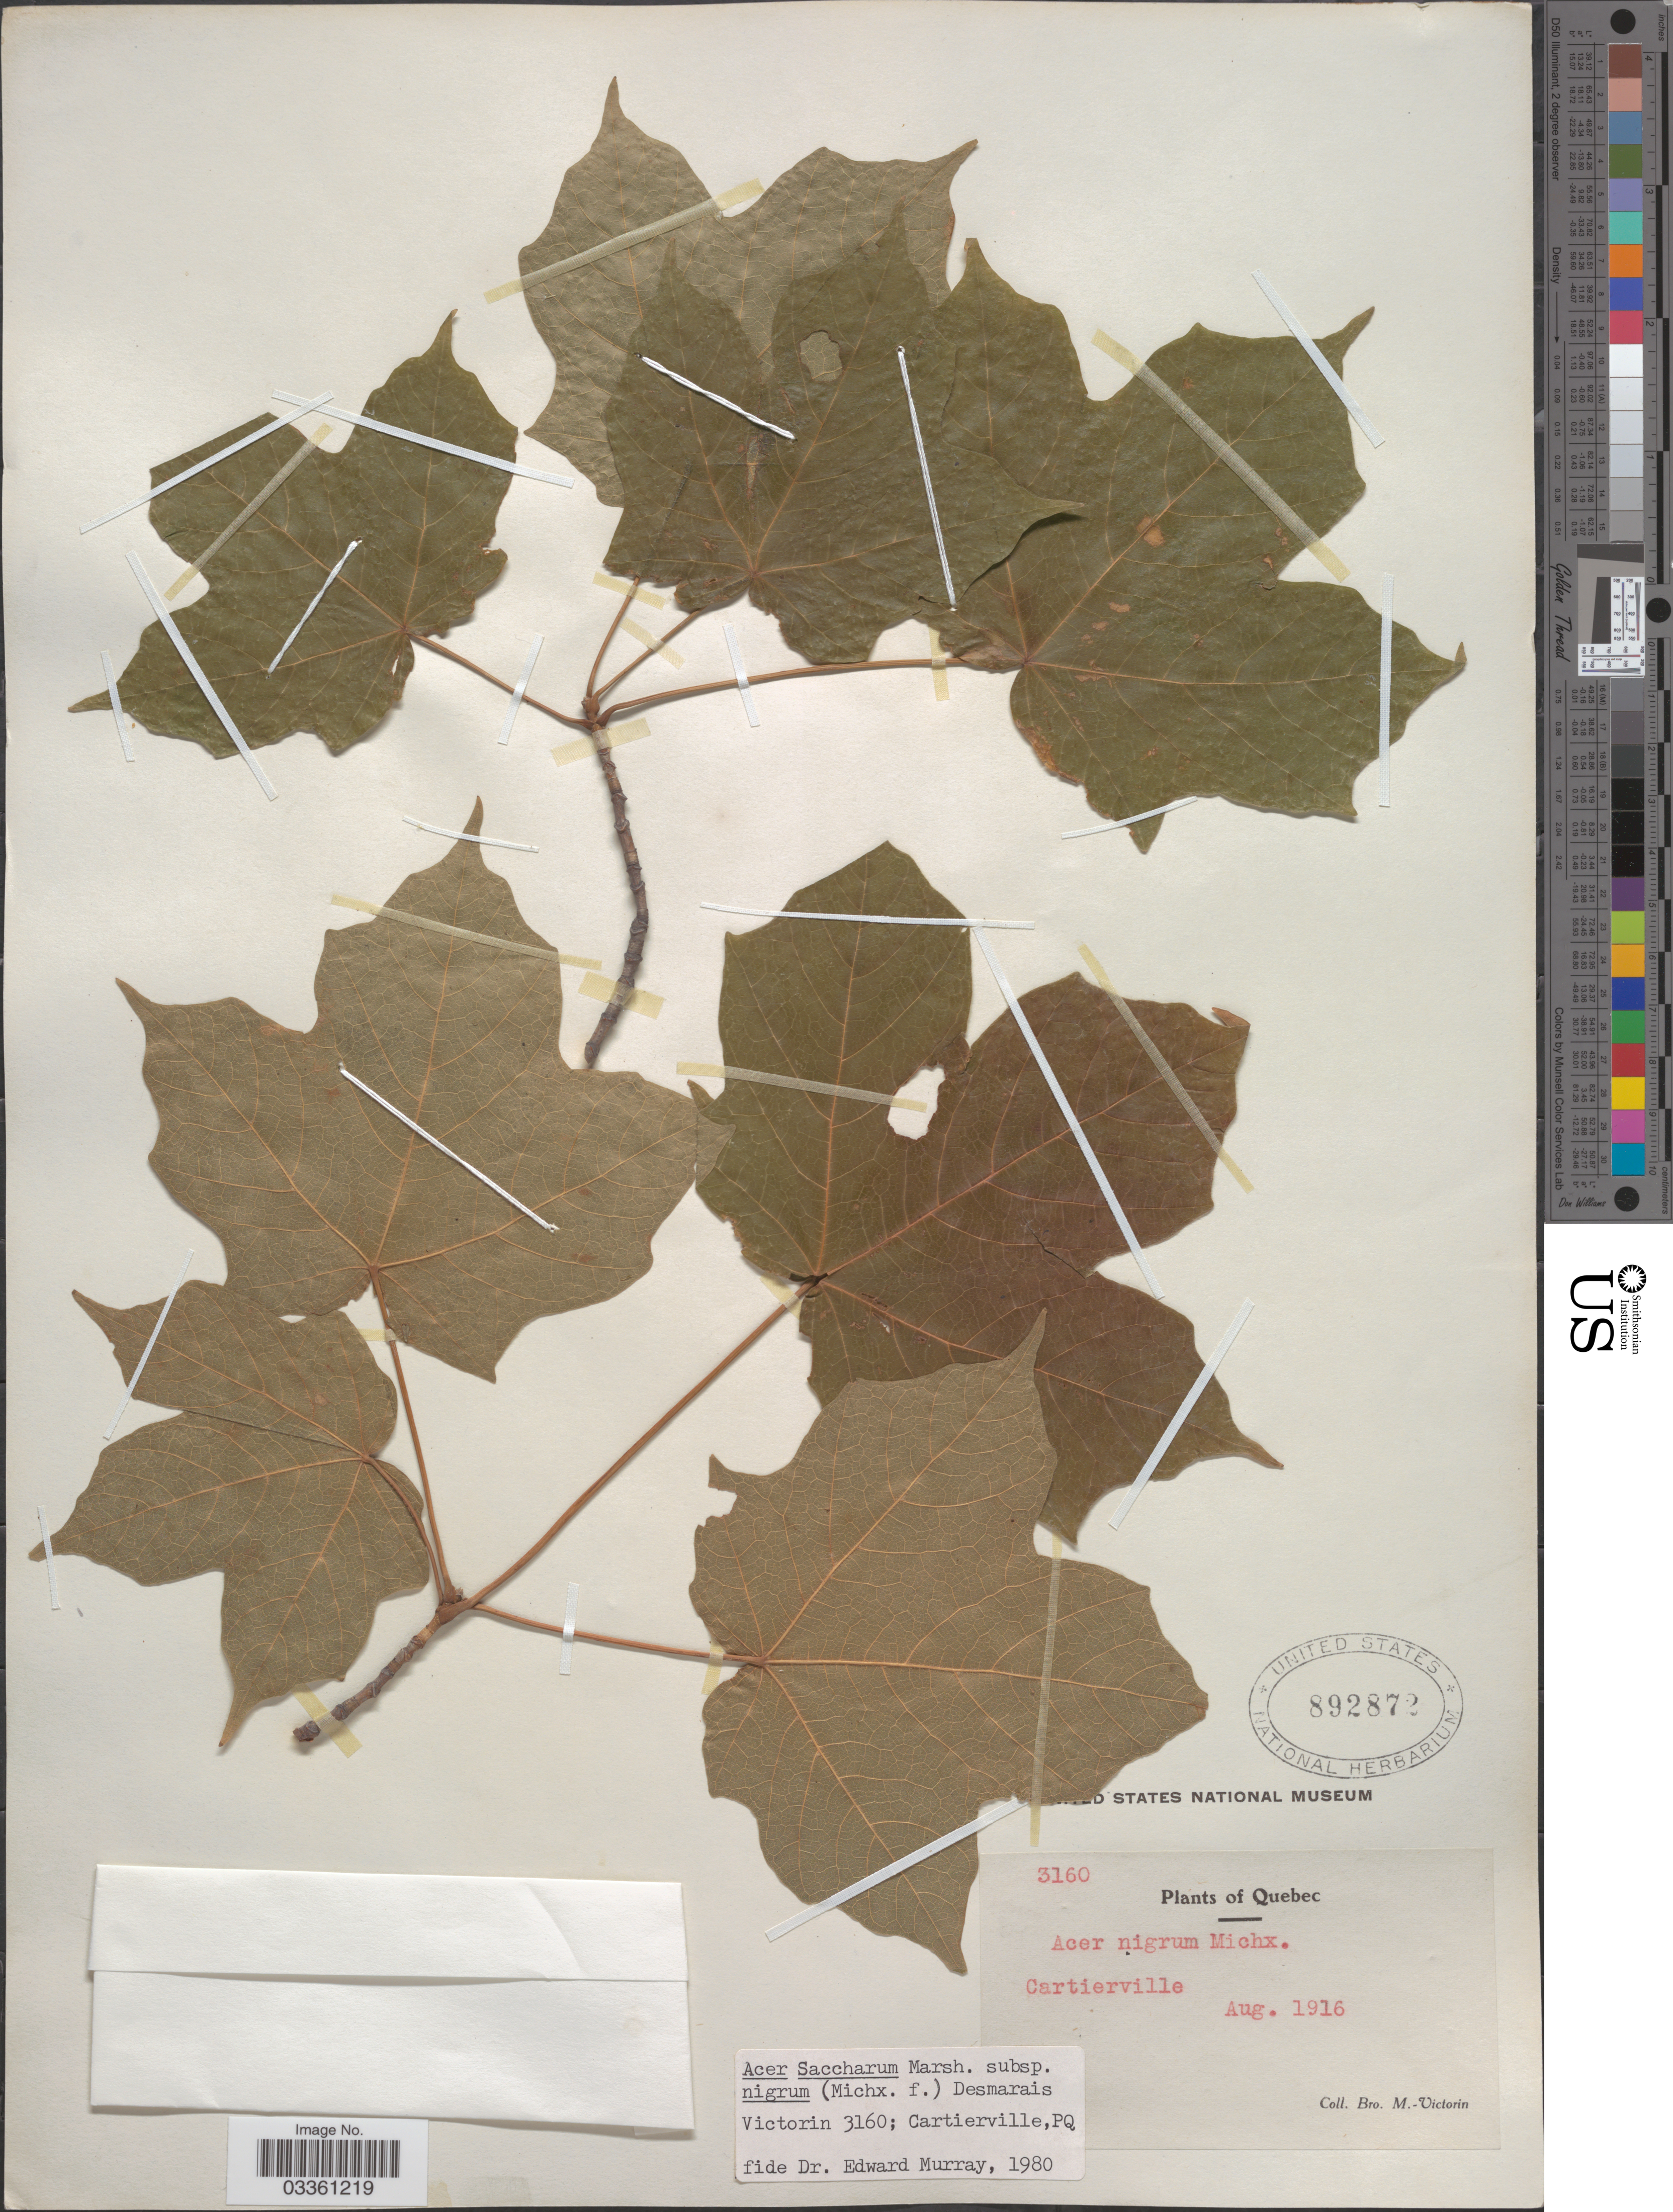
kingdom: Plantae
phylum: Tracheophyta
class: Magnoliopsida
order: Sapindales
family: Sapindaceae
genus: Acer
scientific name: Acer saccharum subsp. nigrum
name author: (F. Michx.) Desmarais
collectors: F. Marie-Victorin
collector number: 3160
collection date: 1916-08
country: Canada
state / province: Quebec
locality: Cartierville.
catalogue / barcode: US 892872